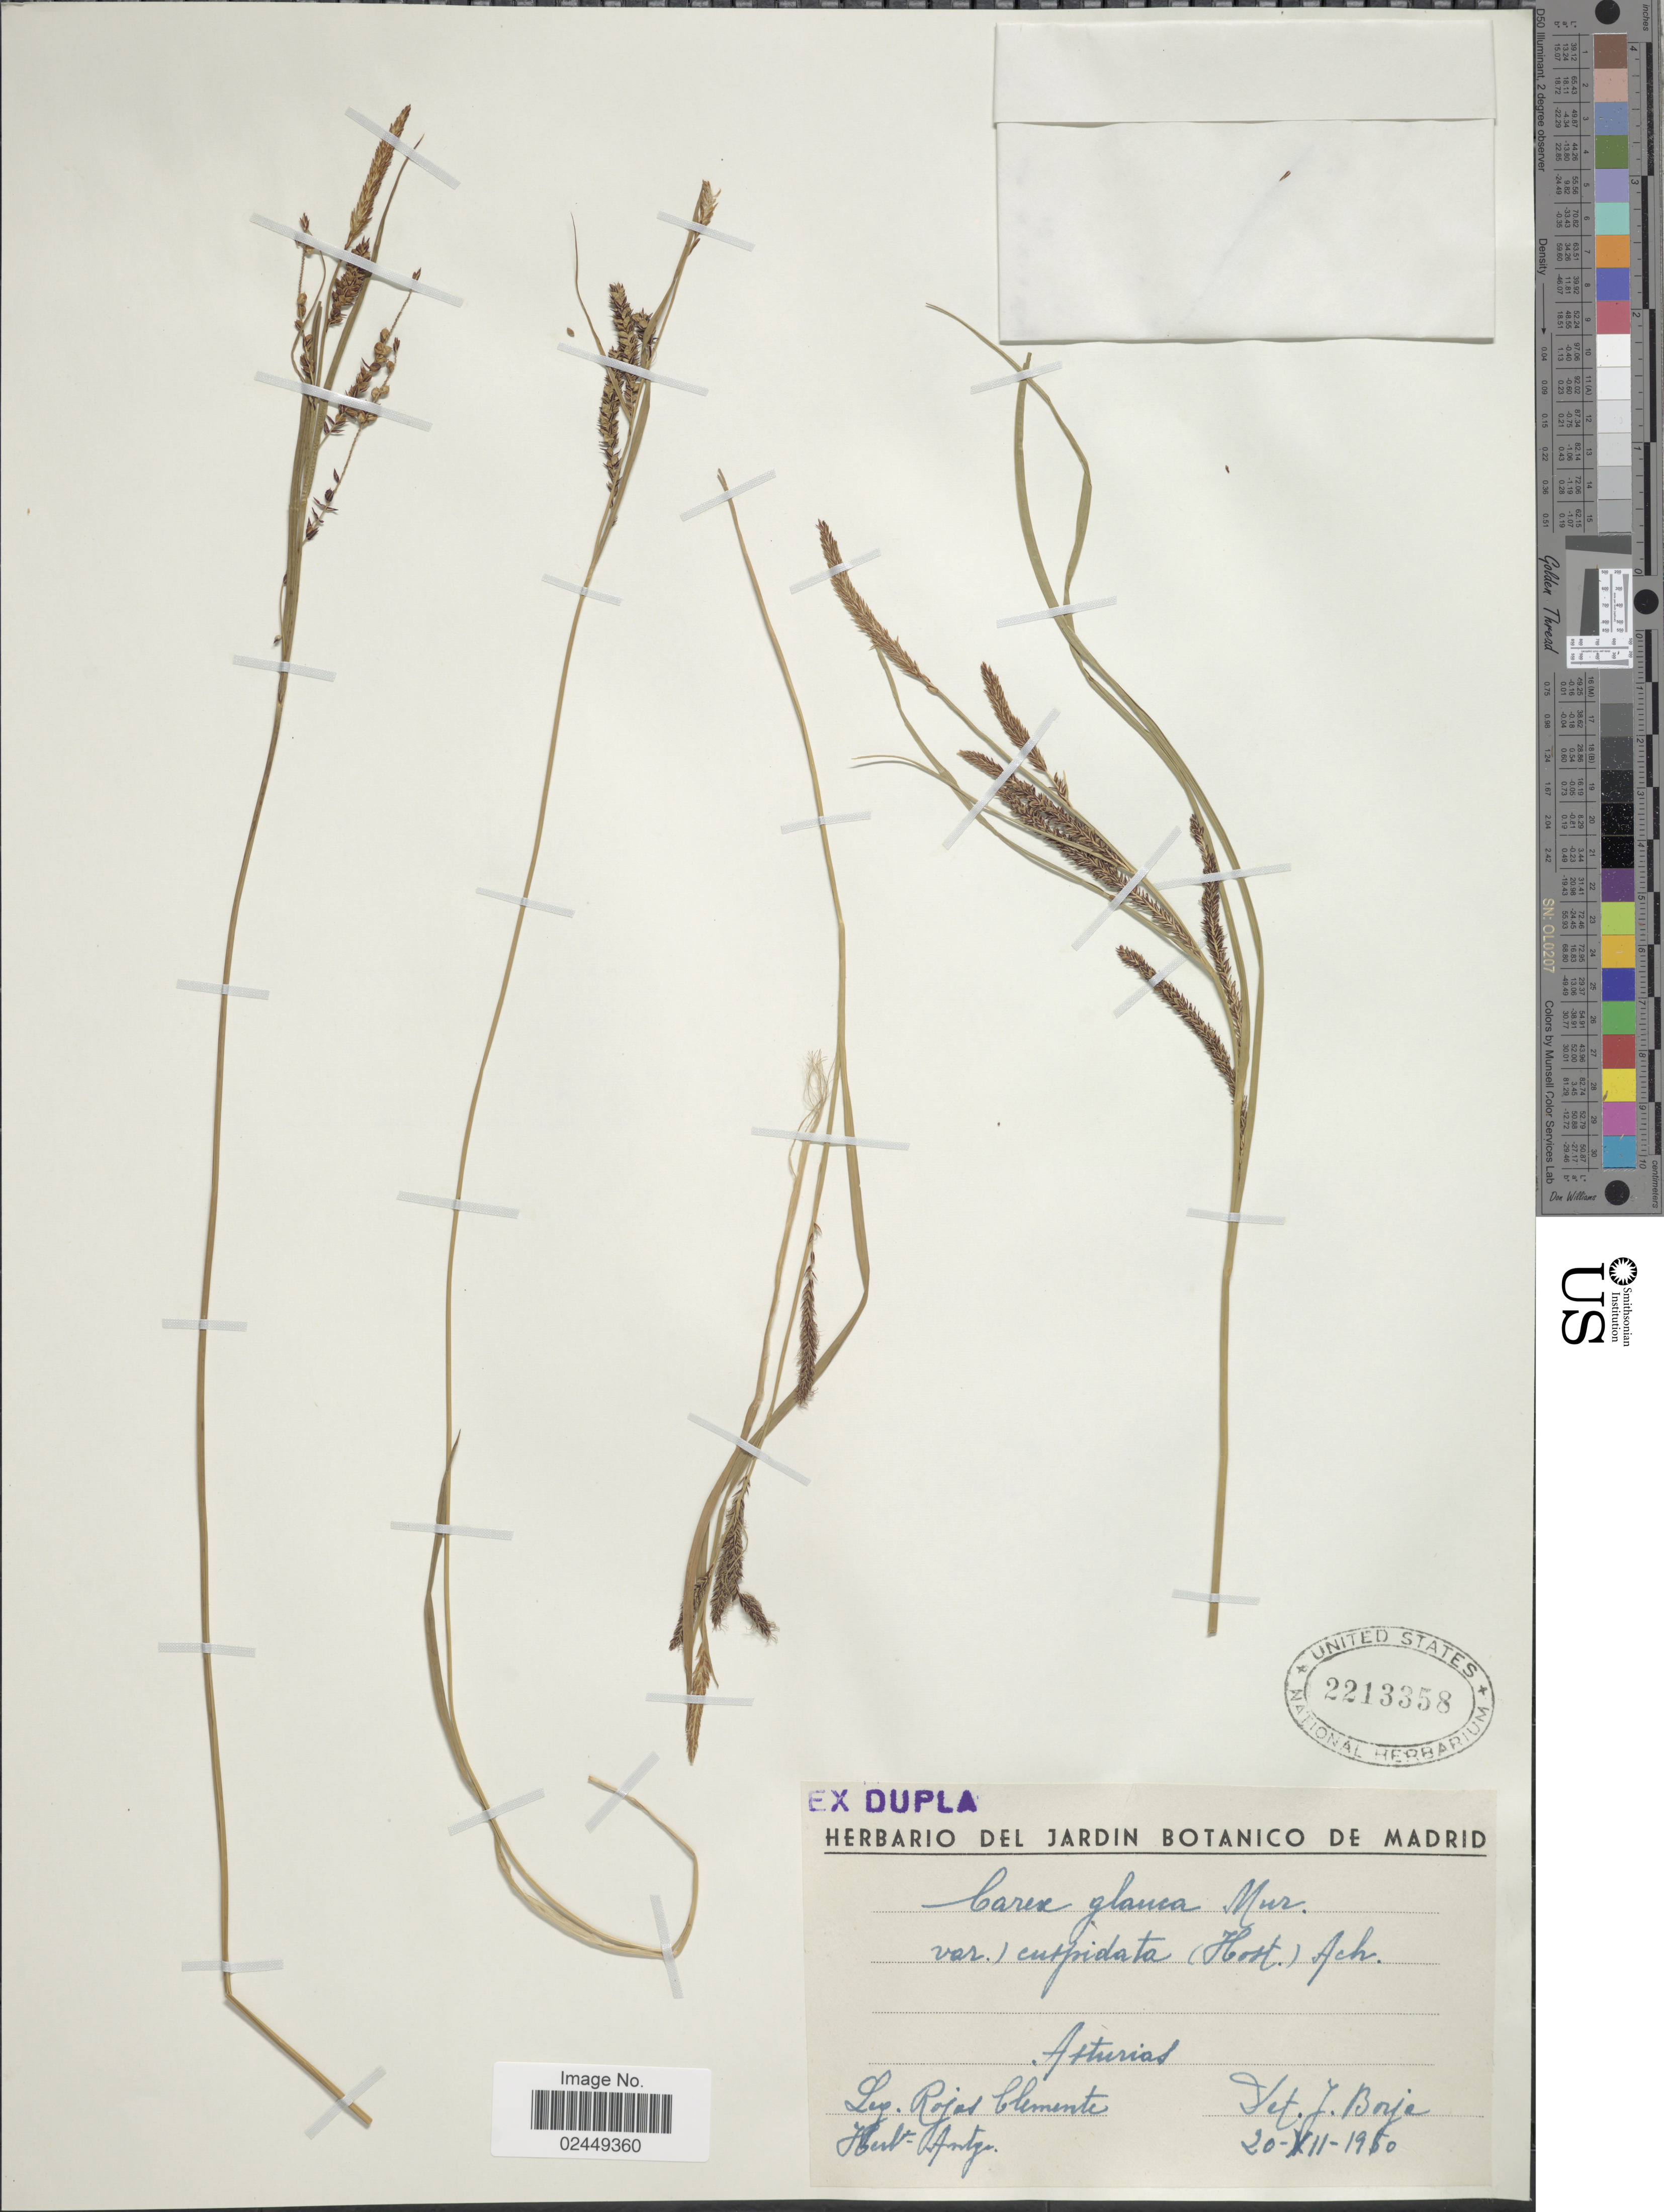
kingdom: Plantae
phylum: Tracheophyta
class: Liliopsida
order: Poales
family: Cyperaceae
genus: Carex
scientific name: Carex flacca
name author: Schreb.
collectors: R. Clemente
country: Spain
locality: Asturias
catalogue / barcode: US 2213358